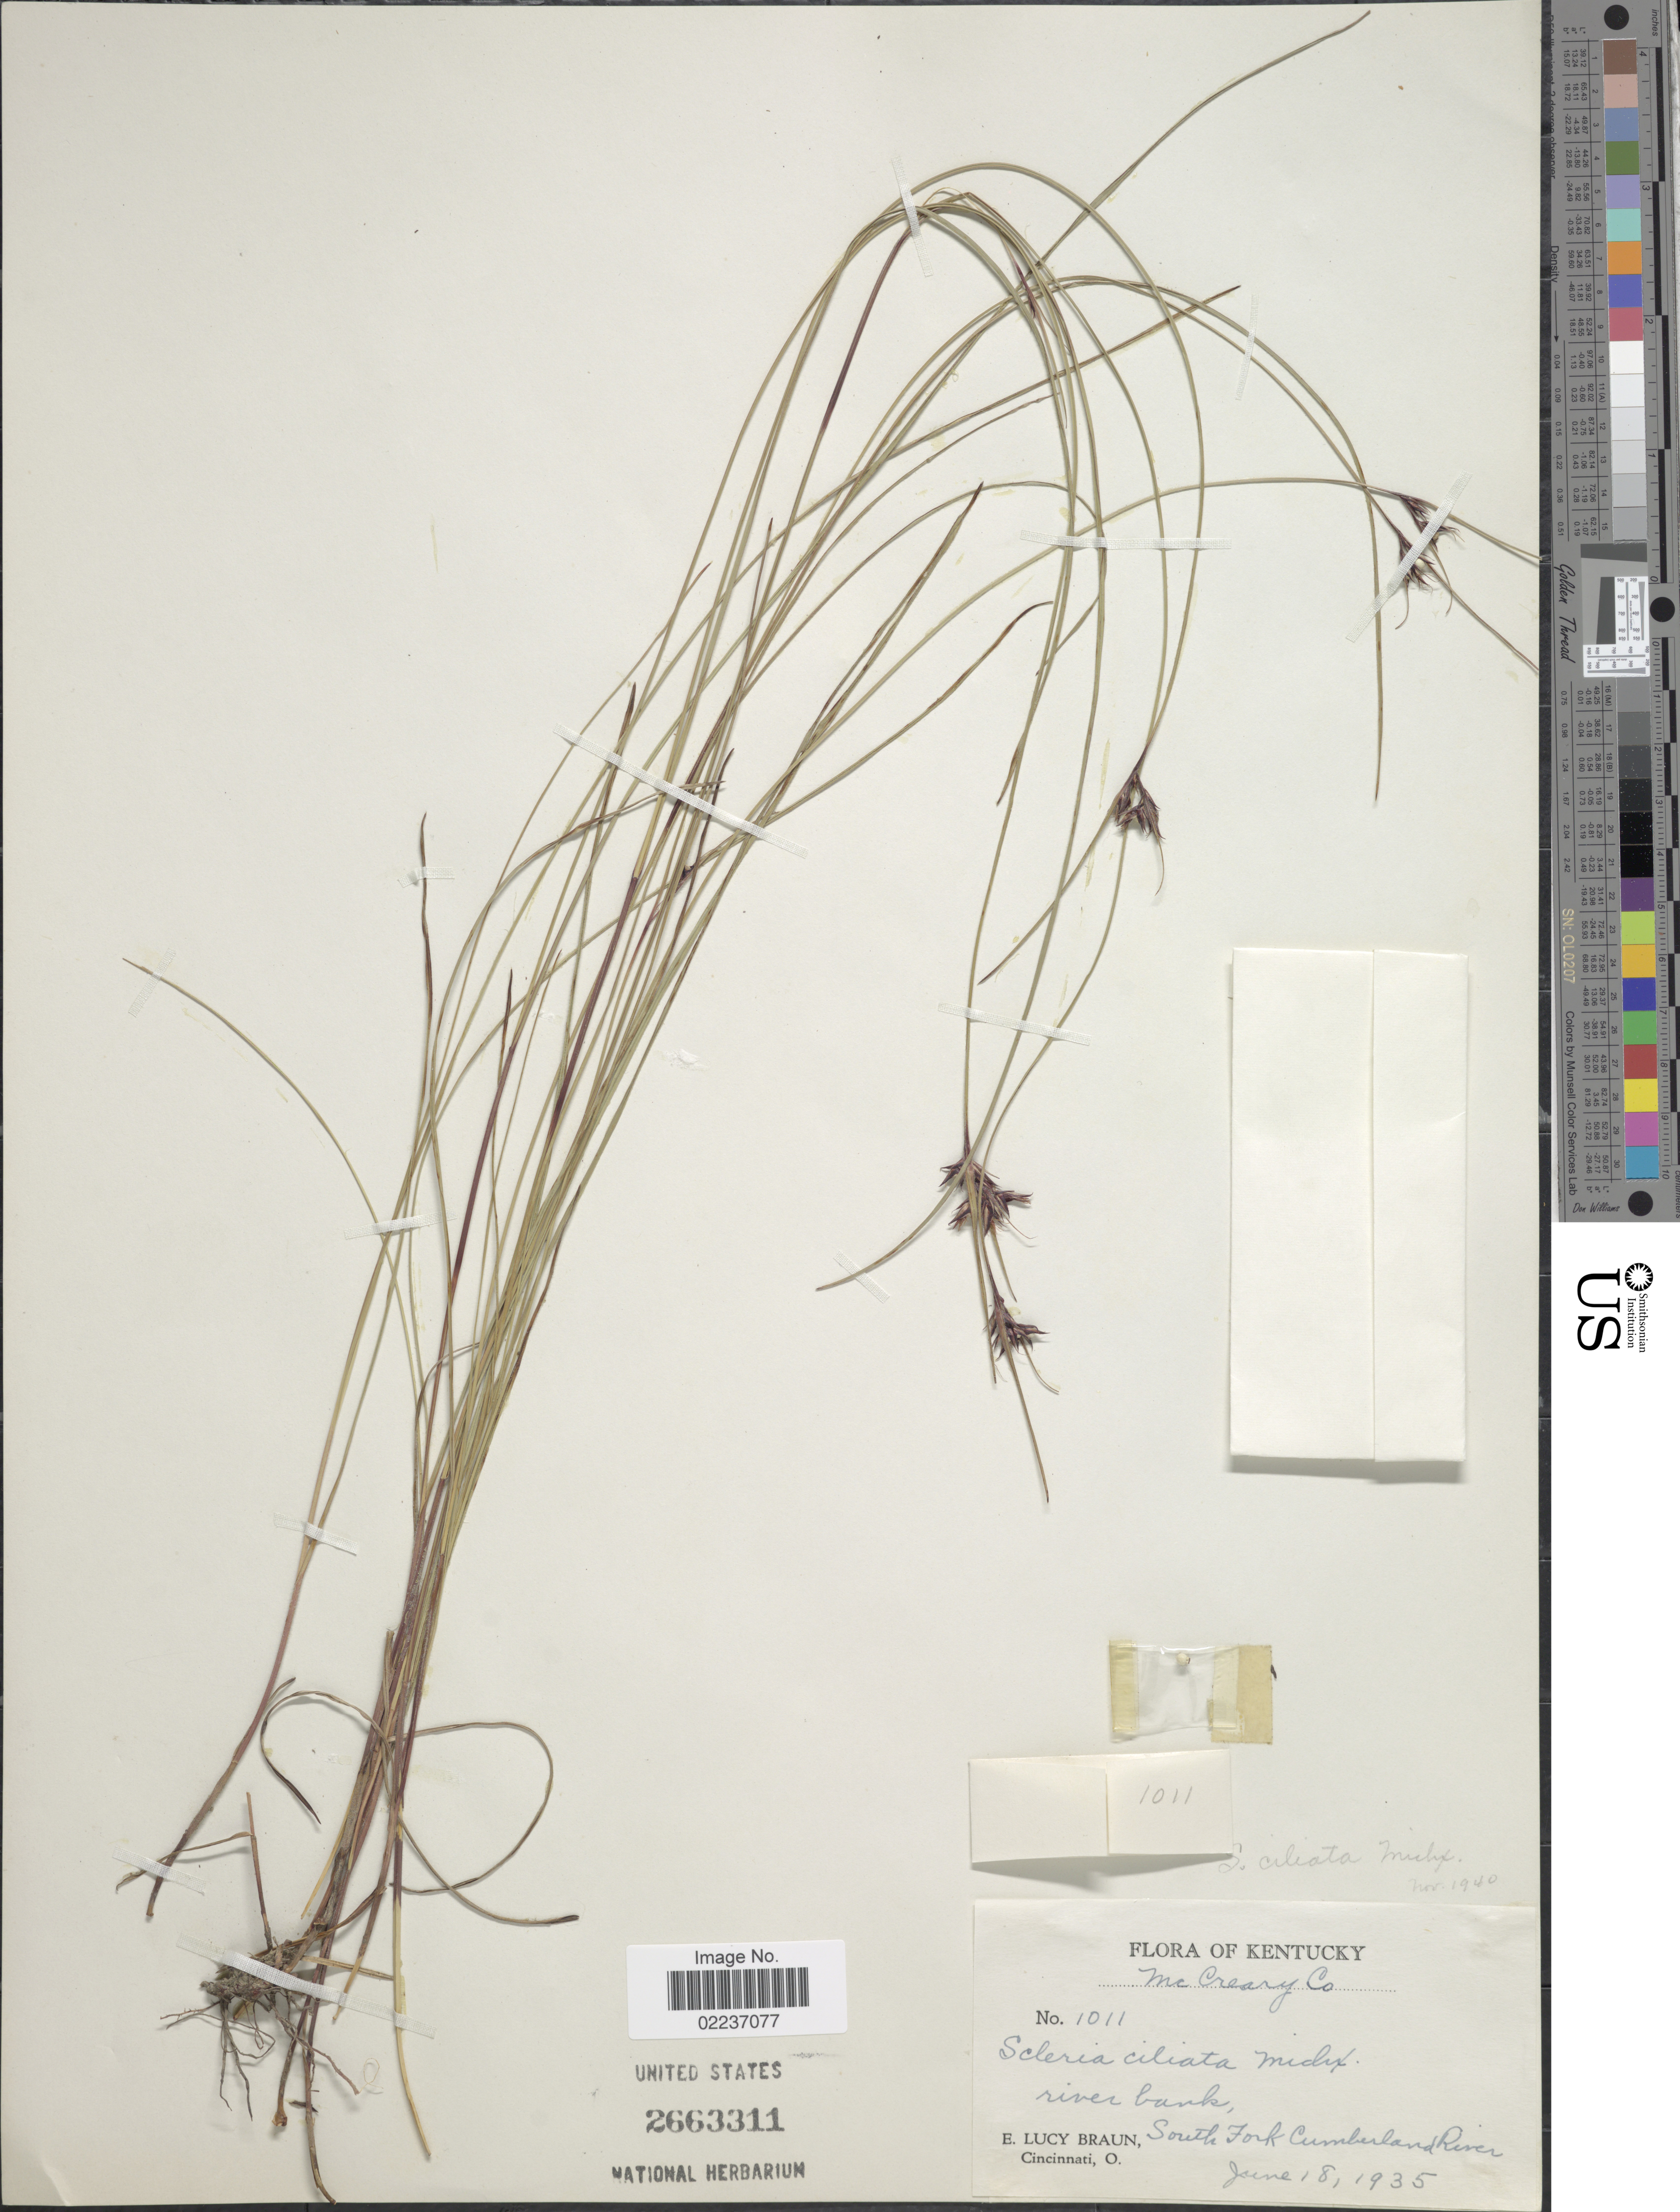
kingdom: Plantae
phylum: Tracheophyta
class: Liliopsida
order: Poales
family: Cyperaceae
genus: Scleria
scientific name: Scleria ciliata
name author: Michx.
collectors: E. L. Braun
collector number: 1011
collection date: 1935-06-18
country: United States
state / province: Kentucky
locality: River banks, South Fork Cumberland River, McCreary Co.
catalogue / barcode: US 2663311